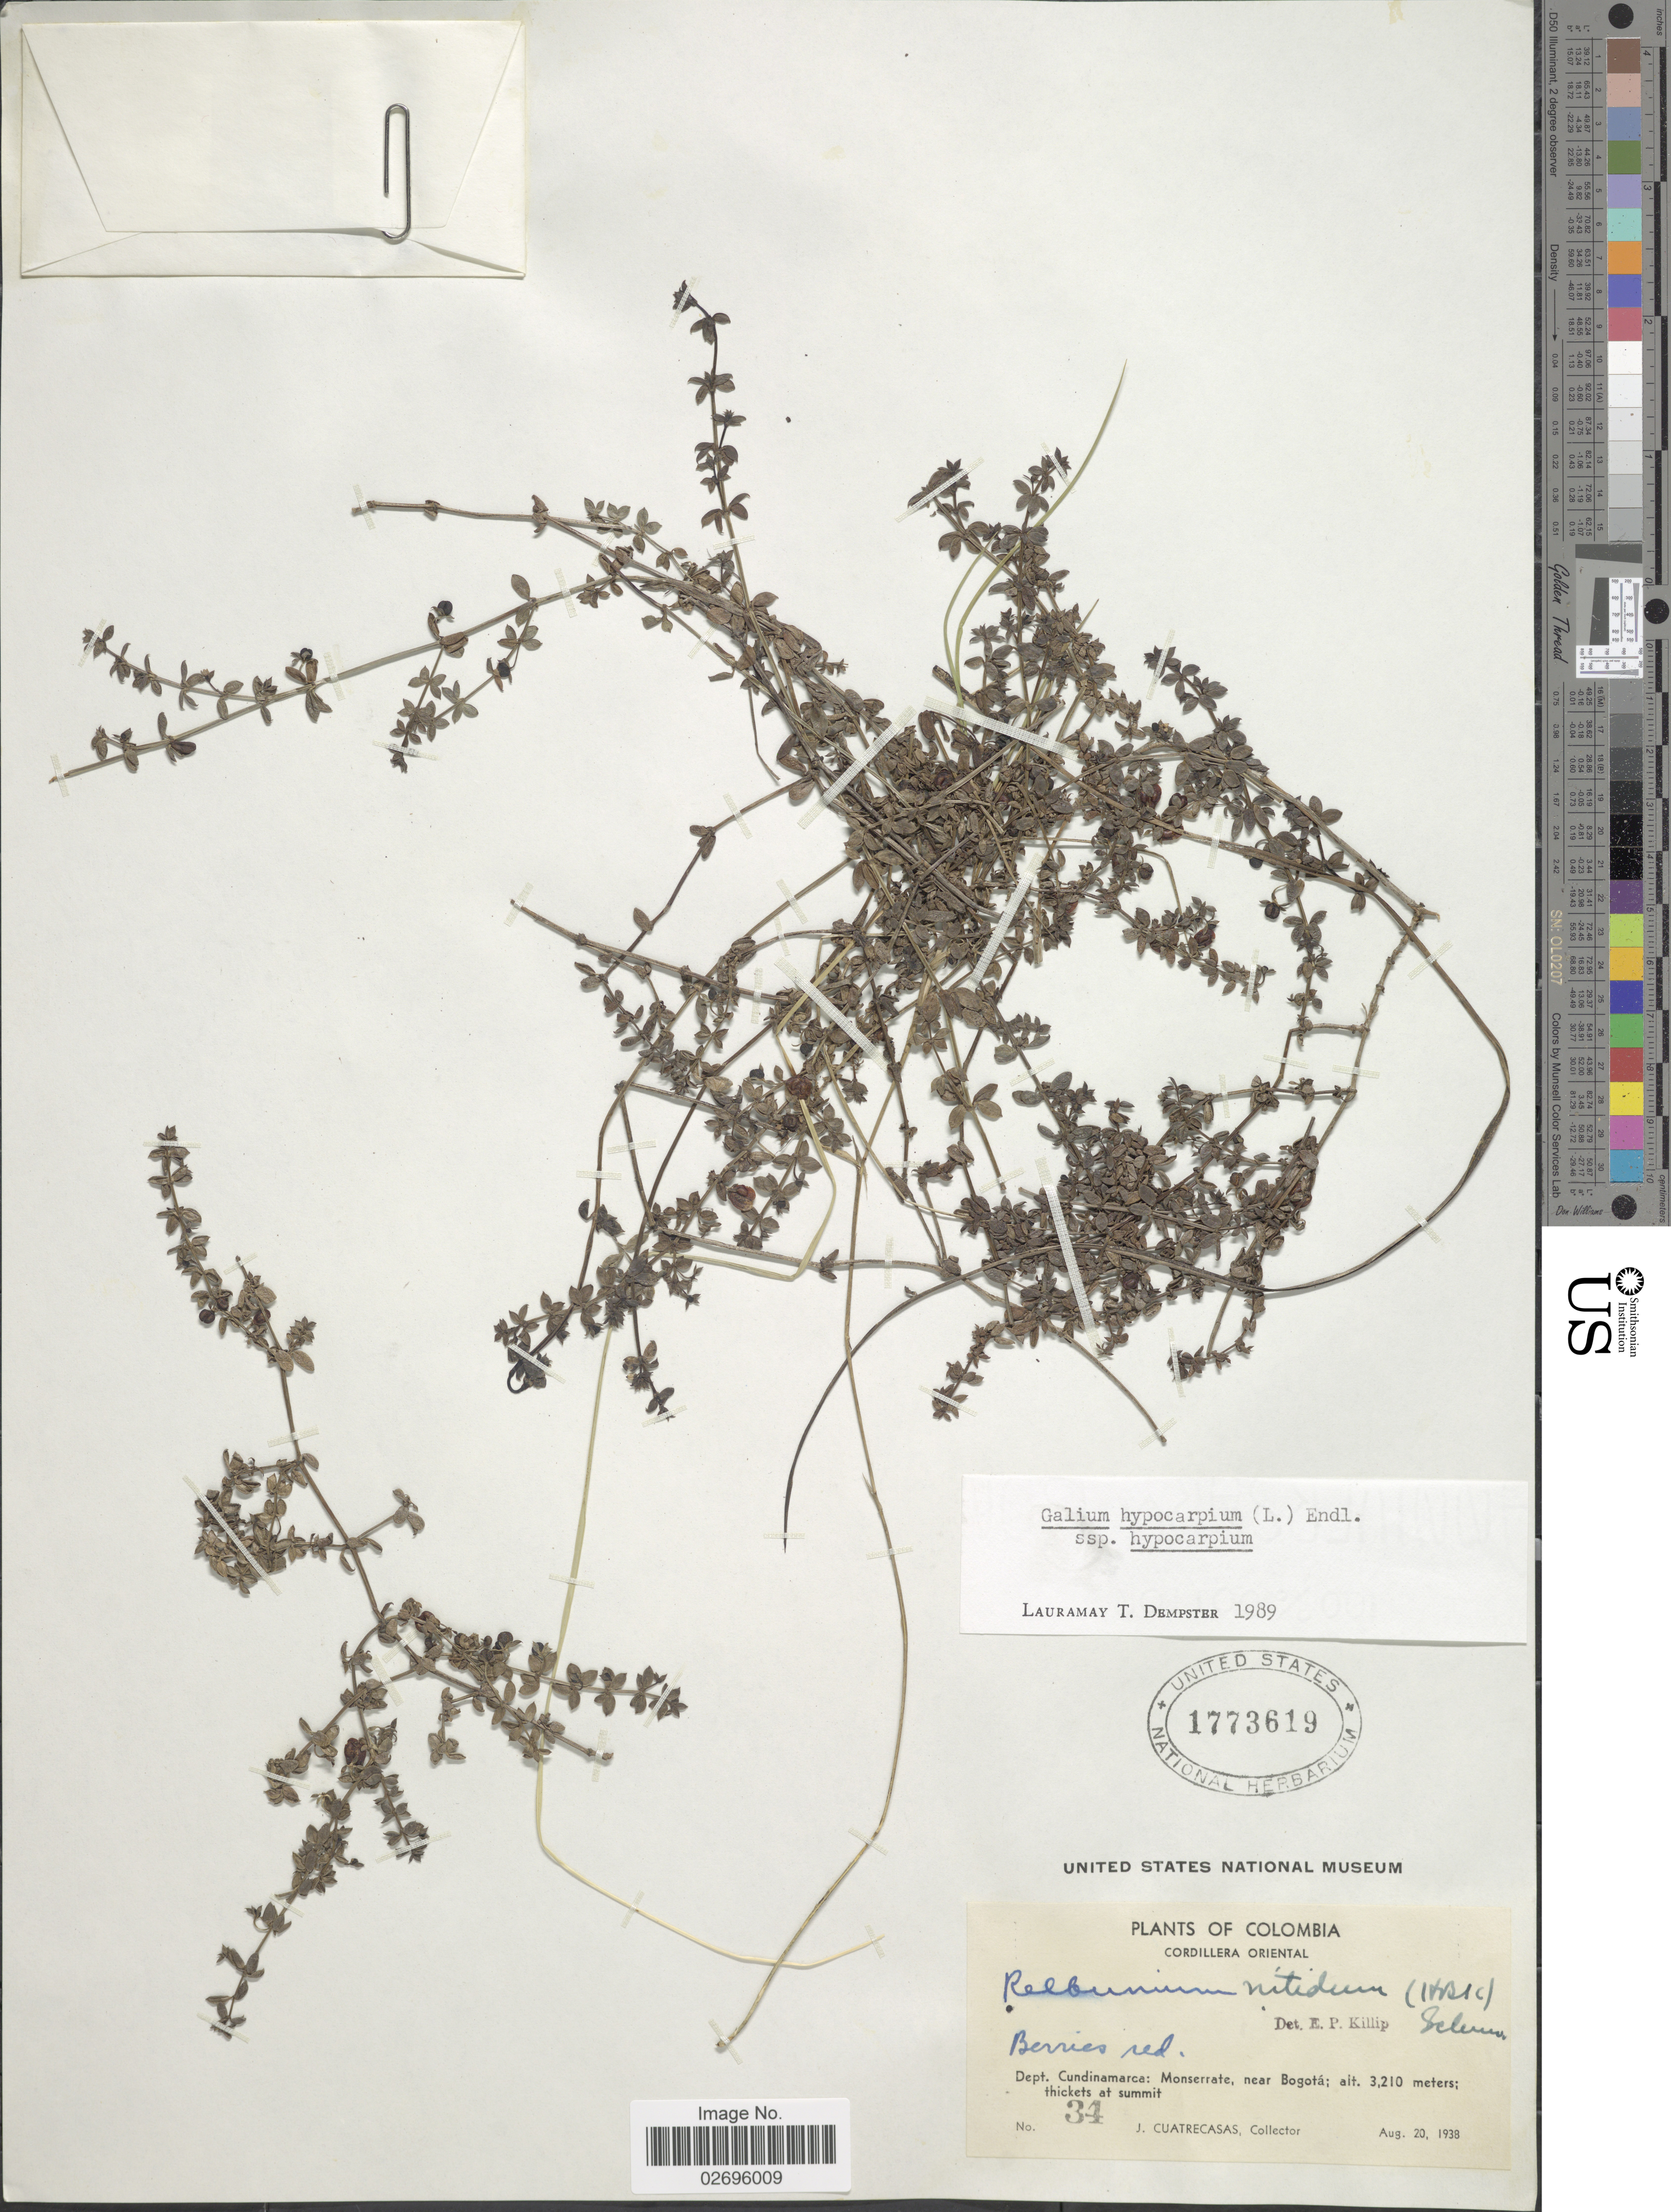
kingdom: Plantae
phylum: Tracheophyta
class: Magnoliopsida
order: Gentianales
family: Rubiaceae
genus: Galium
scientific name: Galium hypocarpium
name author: (L.) Endl. ex Griseb.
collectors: J. Cuatrecasas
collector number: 34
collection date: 1938-08-20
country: Colombia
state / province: Cundinamarca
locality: Cordillera Oriental, Dept. Cundinamarca: Monserrate, near Bogotá; thickets at summit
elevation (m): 3210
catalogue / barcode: US 1773619